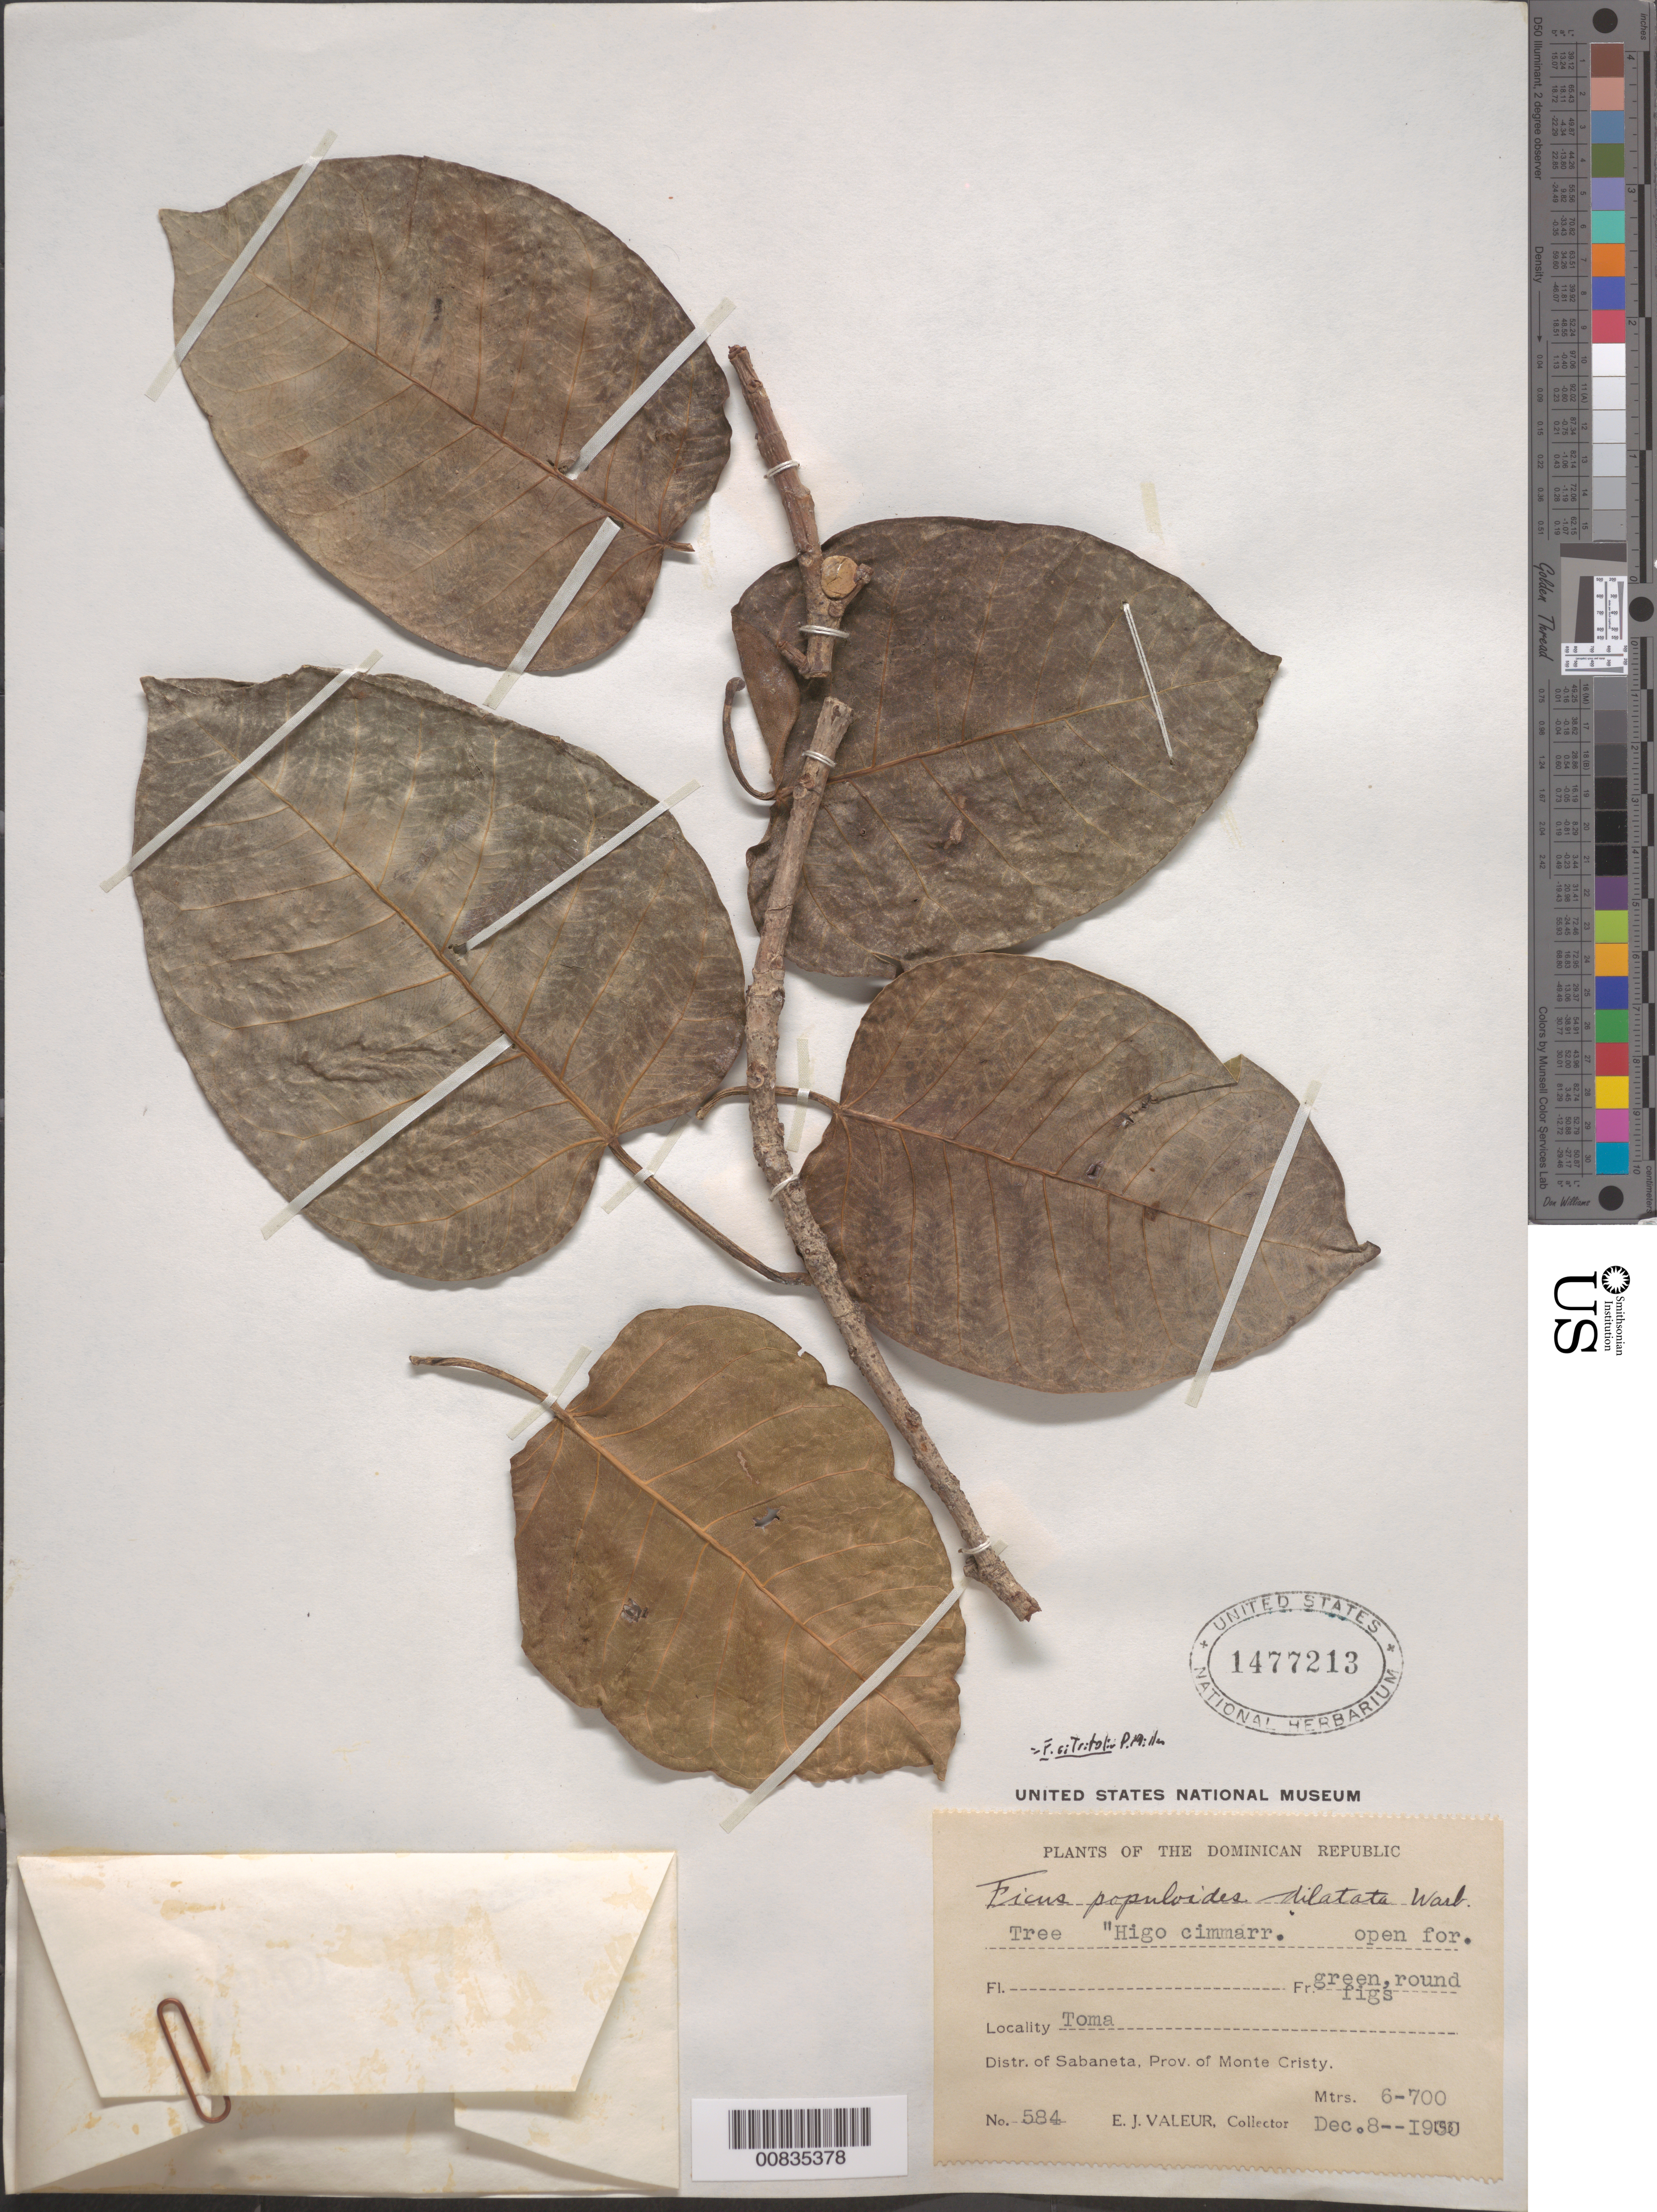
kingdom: Plantae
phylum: Tracheophyta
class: Magnoliopsida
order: Rosales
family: Moraceae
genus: Ficus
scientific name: Ficus citrifolia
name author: Mill.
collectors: E. Valeur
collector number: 584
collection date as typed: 08 Dec 1930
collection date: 1930-12-08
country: Dominican Republic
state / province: Monte Cristi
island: Hispaniola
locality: Toma. Distr. of Sabaneta.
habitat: Open forest.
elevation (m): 600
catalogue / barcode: US 1477213